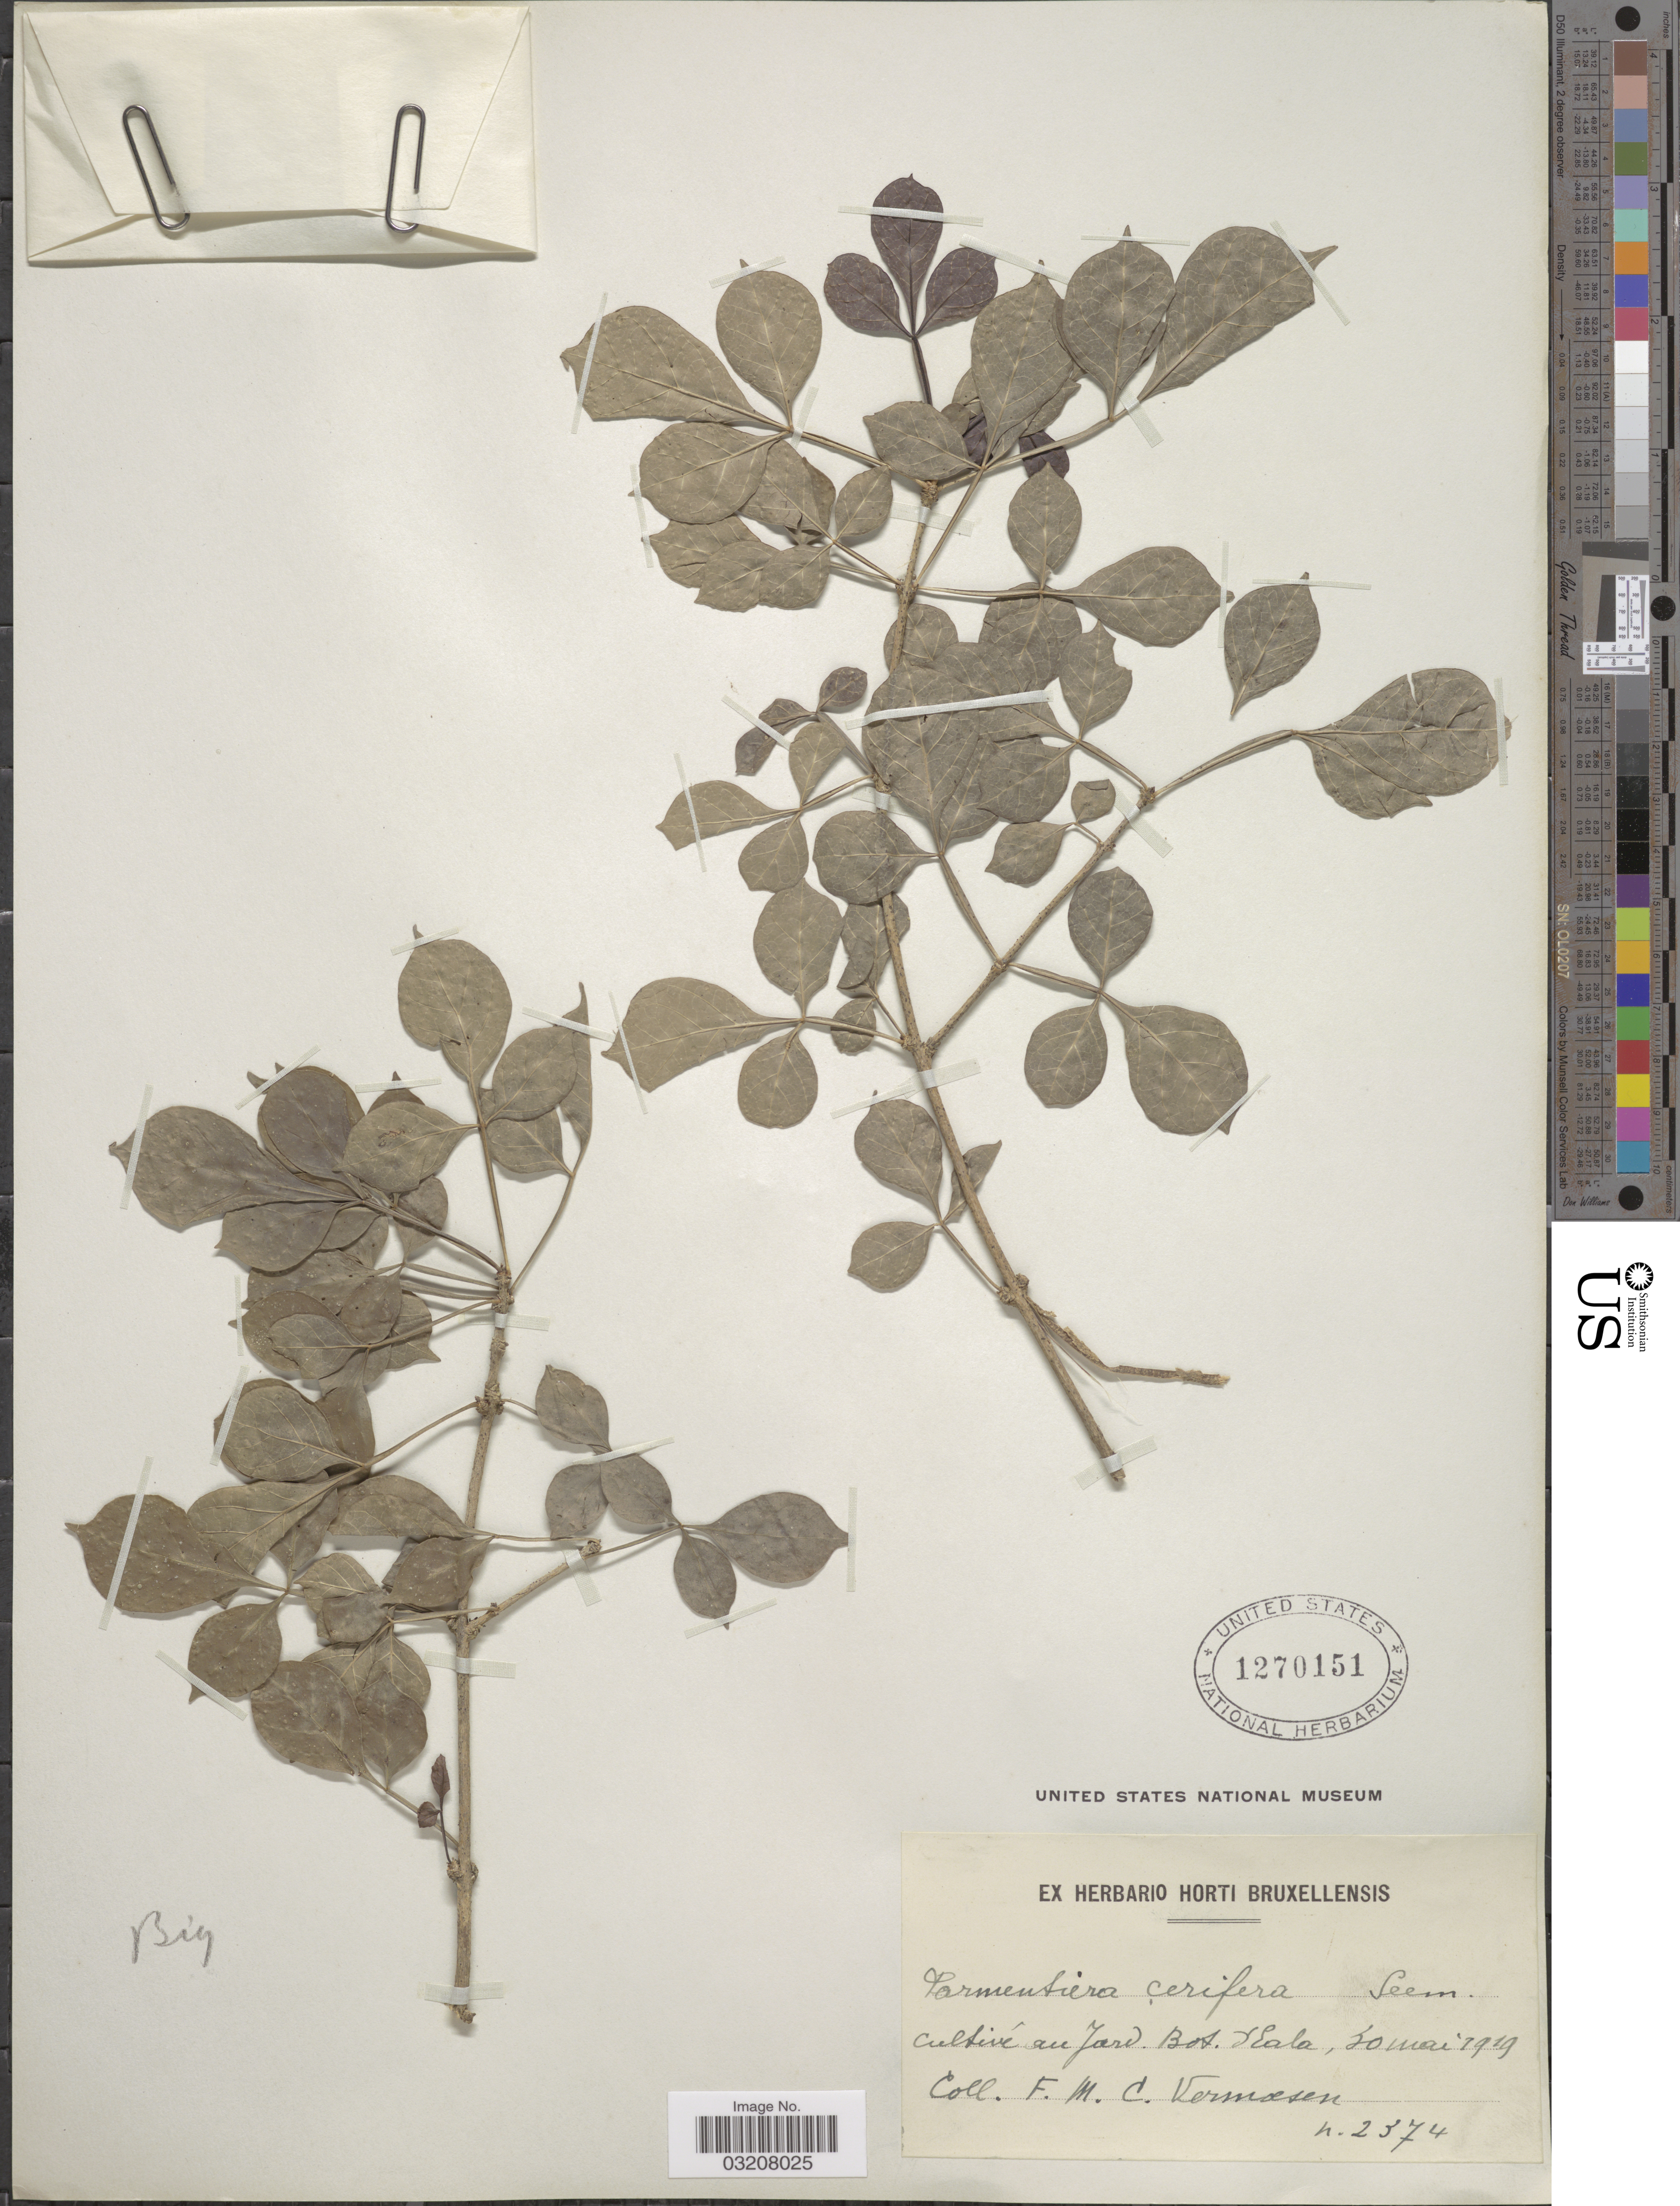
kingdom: Plantae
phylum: Tracheophyta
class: Magnoliopsida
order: Lamiales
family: Bignoniaceae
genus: Parmentiera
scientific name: Parmentiera stenocarpa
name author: Dugand G. & L.B. Sm.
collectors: C. Vermoesen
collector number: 2374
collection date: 1919-05-30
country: Congo, Democratic Republic of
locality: Cultivé au Jard. Bot. d'Eala.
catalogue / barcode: US 1270151